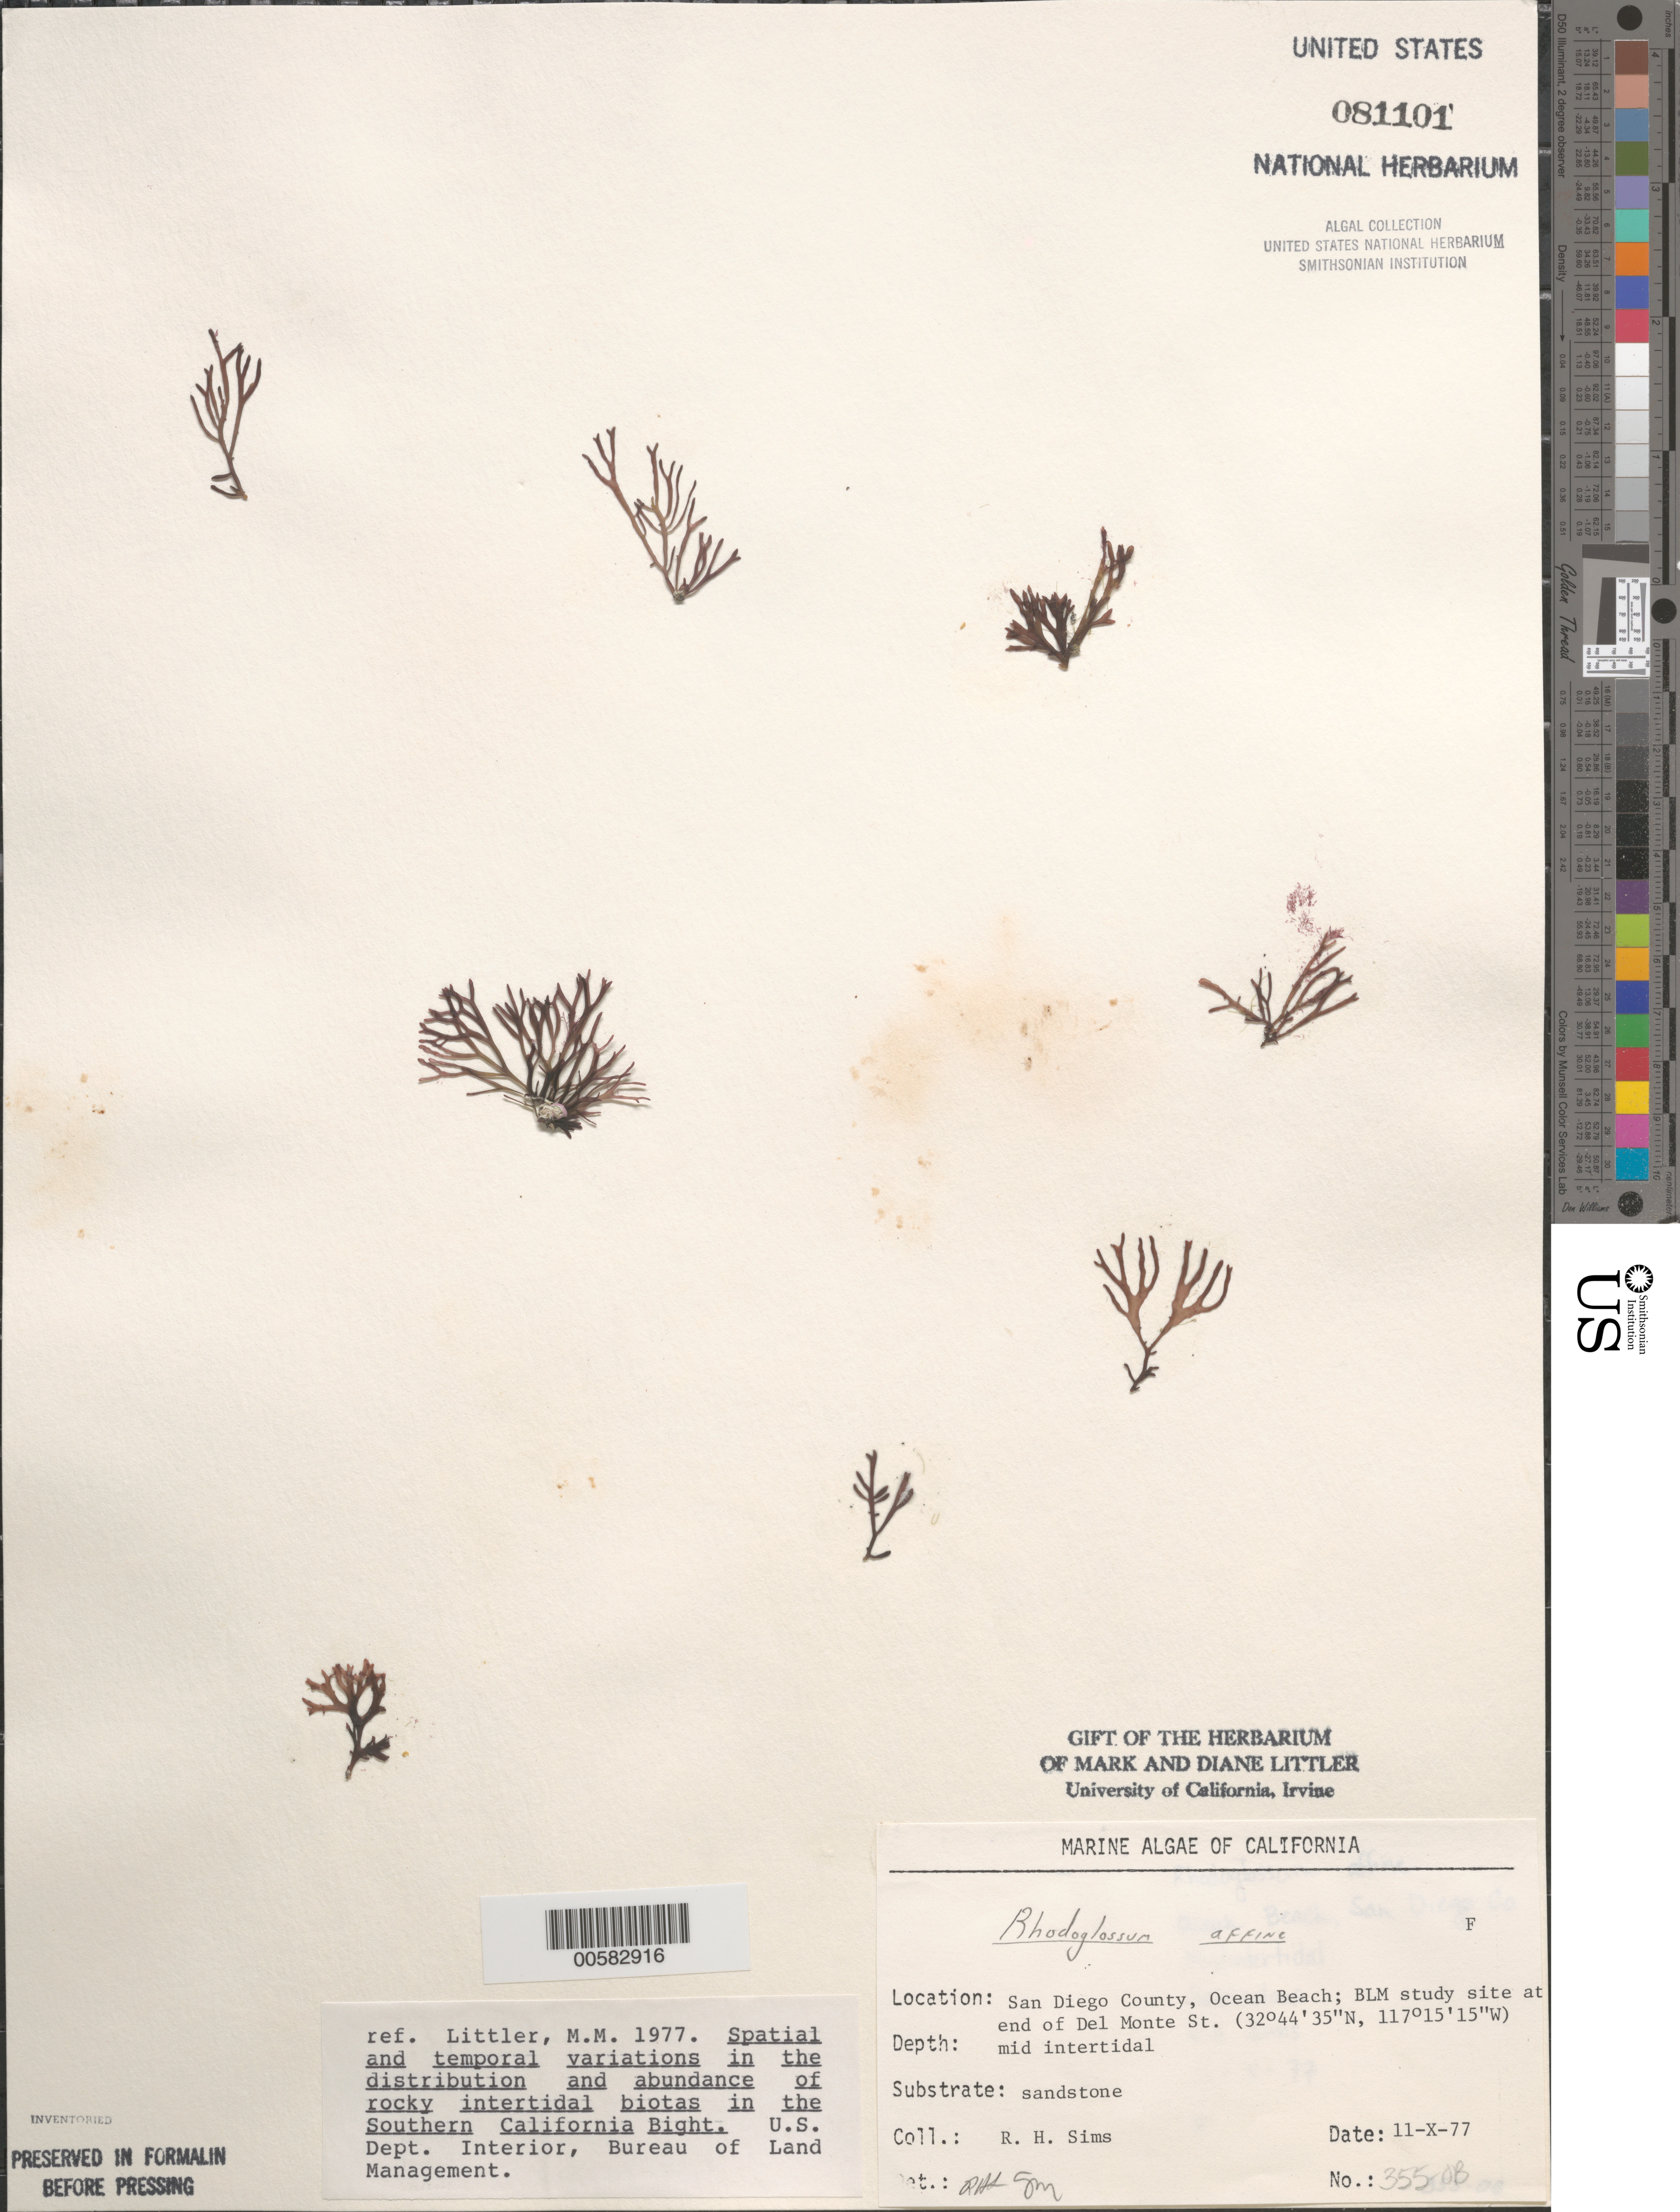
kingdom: Plantae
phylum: Rhodophyta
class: Florideophyceae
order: Gigartinales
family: Gigartinaceae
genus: Mazzaella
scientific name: Mazzaella affinis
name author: (Harvey) Fredericq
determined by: Algae name updating Project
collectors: R. H. Sims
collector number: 355-ob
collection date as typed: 11 Oct 1977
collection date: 1977-10-11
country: United States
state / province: California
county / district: San Diego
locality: End of Del Monte Street, Ocean Beach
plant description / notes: BLM-SOCALBIGHT Rocky Intertidal Survey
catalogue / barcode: US 81101